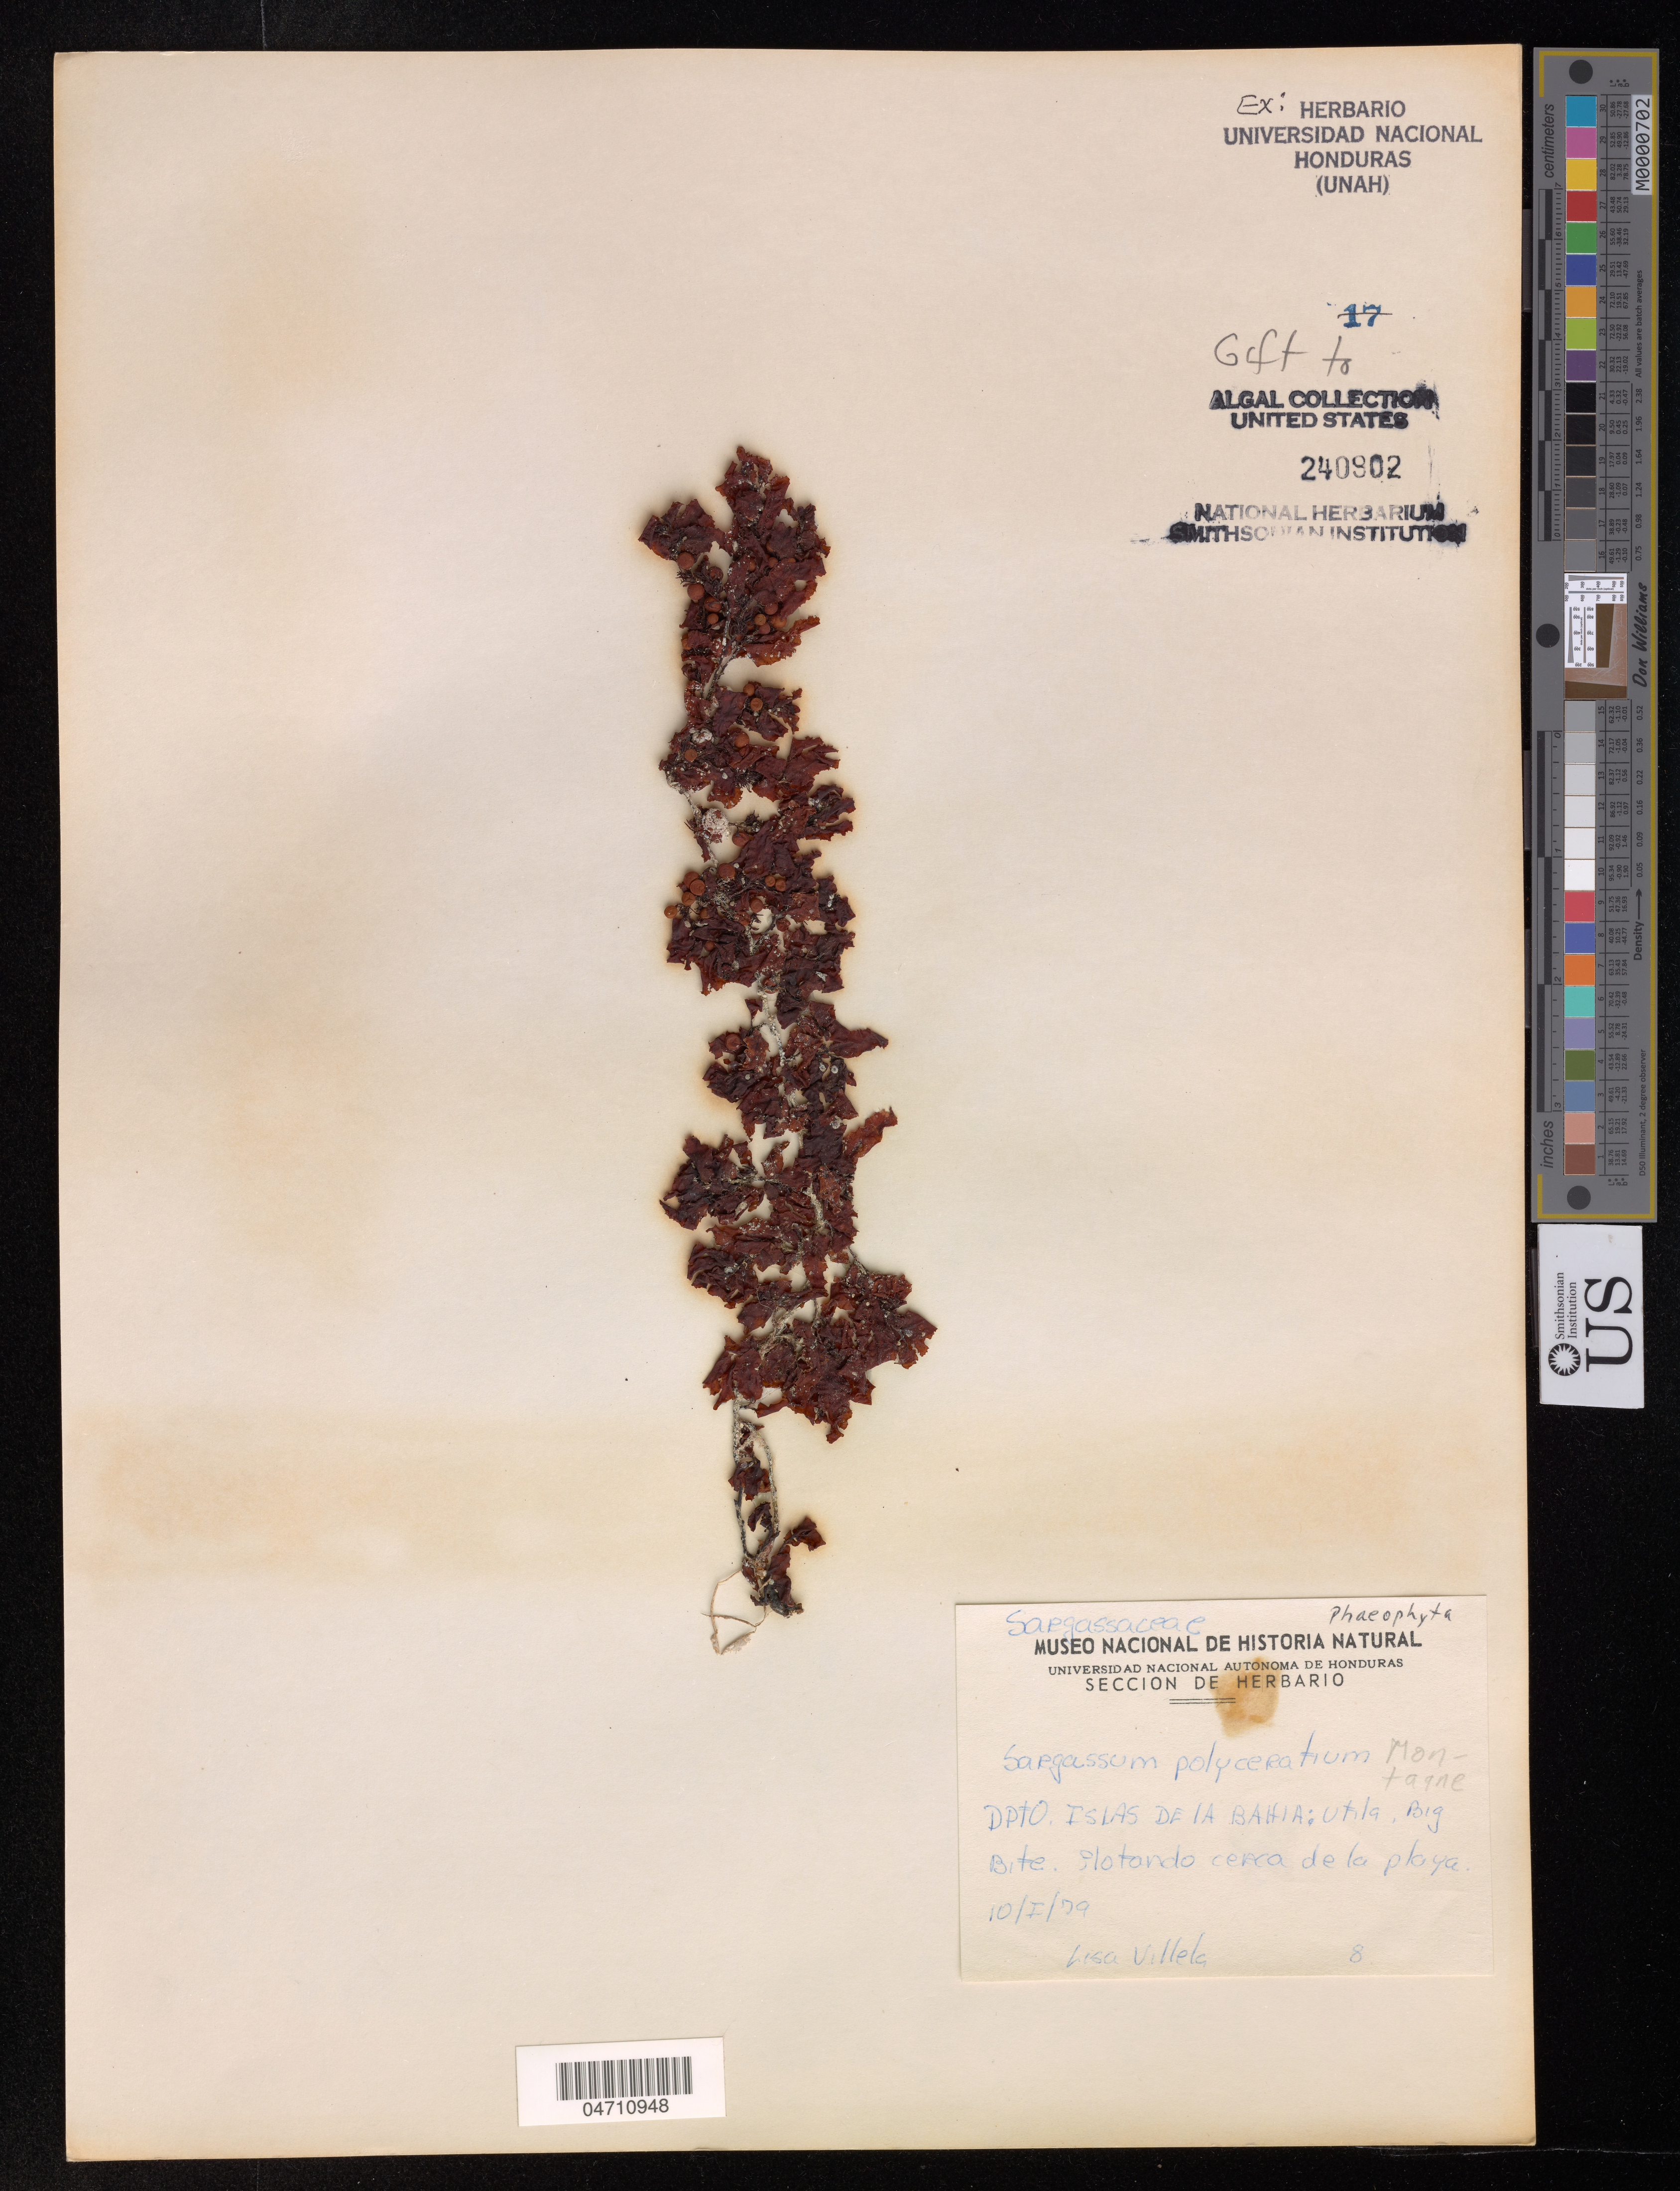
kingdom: Chromista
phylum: Ochrophyta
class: Phaeophyceae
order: Fucales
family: Sargassaceae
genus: Sargassum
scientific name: Sargassum polyceratium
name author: Mont.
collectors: L. Villela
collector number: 8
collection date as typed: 10 1 79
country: Honduras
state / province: Islas de la Bahía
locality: Utila, Big Bite.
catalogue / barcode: US 240902